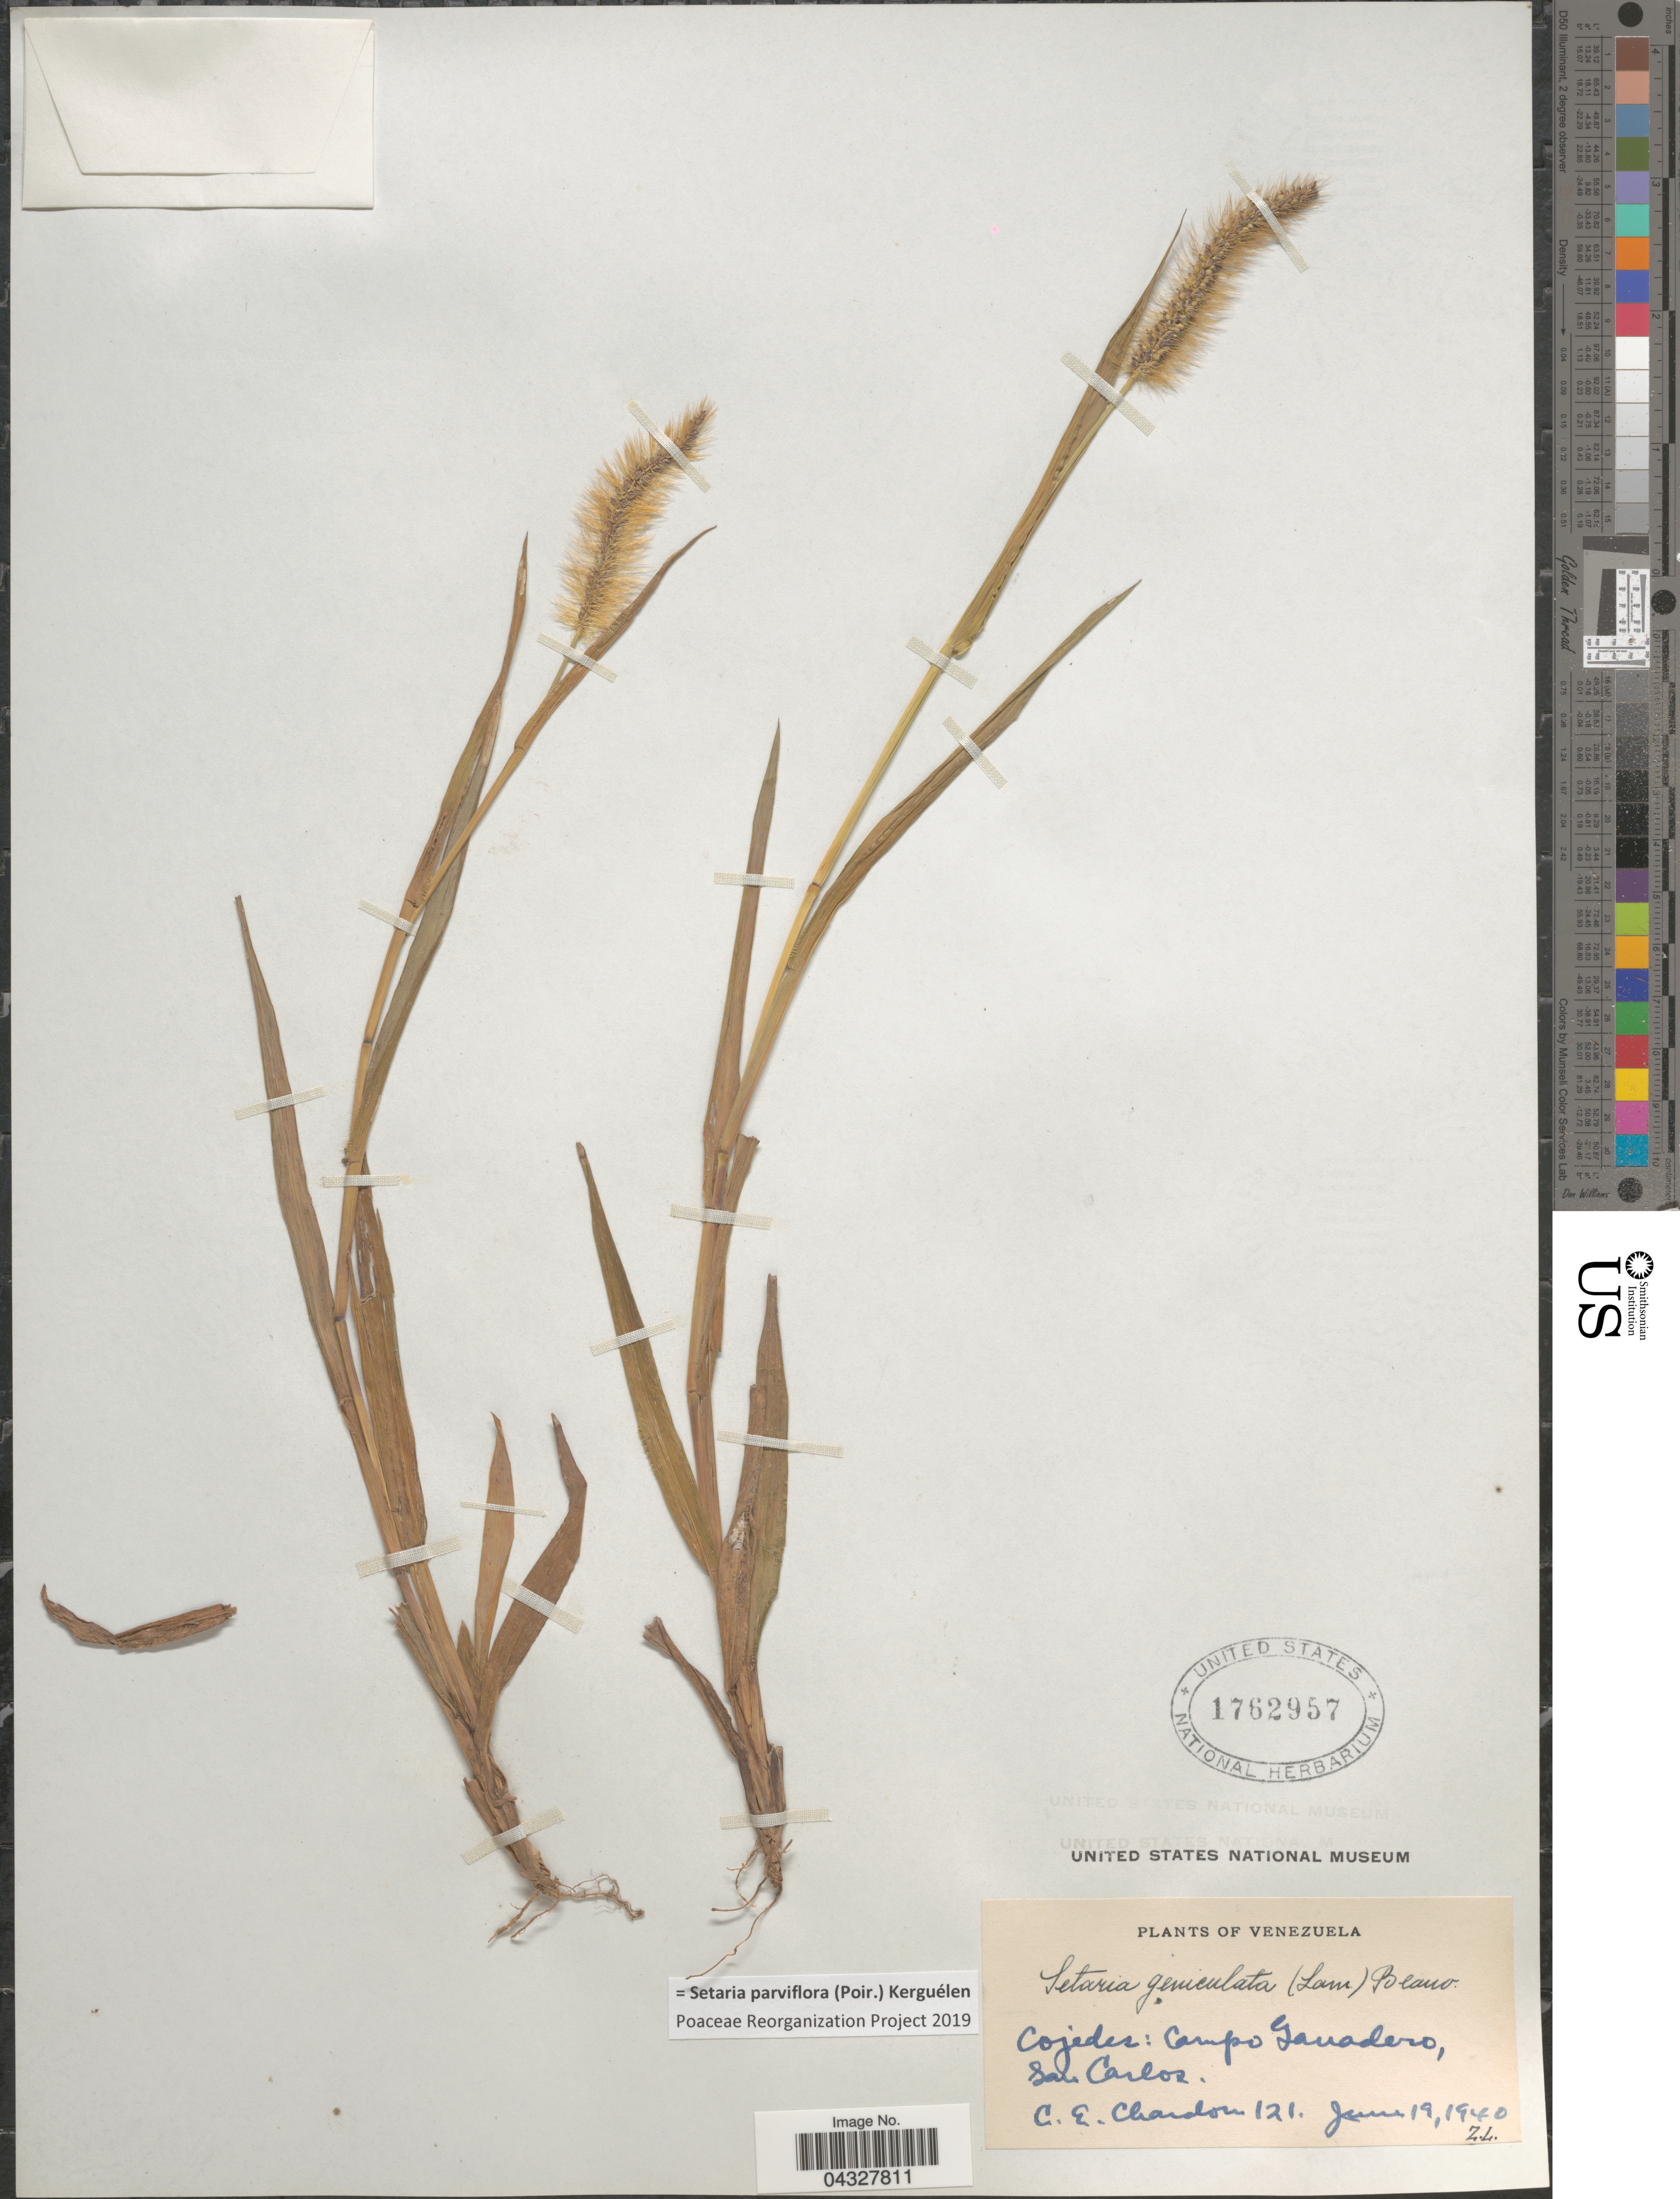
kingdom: Plantae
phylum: Tracheophyta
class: Liliopsida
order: Poales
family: Poaceae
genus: Setaria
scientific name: Setaria parviflora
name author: (Poir.) Kerguélen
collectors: C. E. Chardón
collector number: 121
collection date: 1940-06-19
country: Venezuela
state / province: Cojedes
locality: Campo Ganadero, San Carlos.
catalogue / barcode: US 1762957